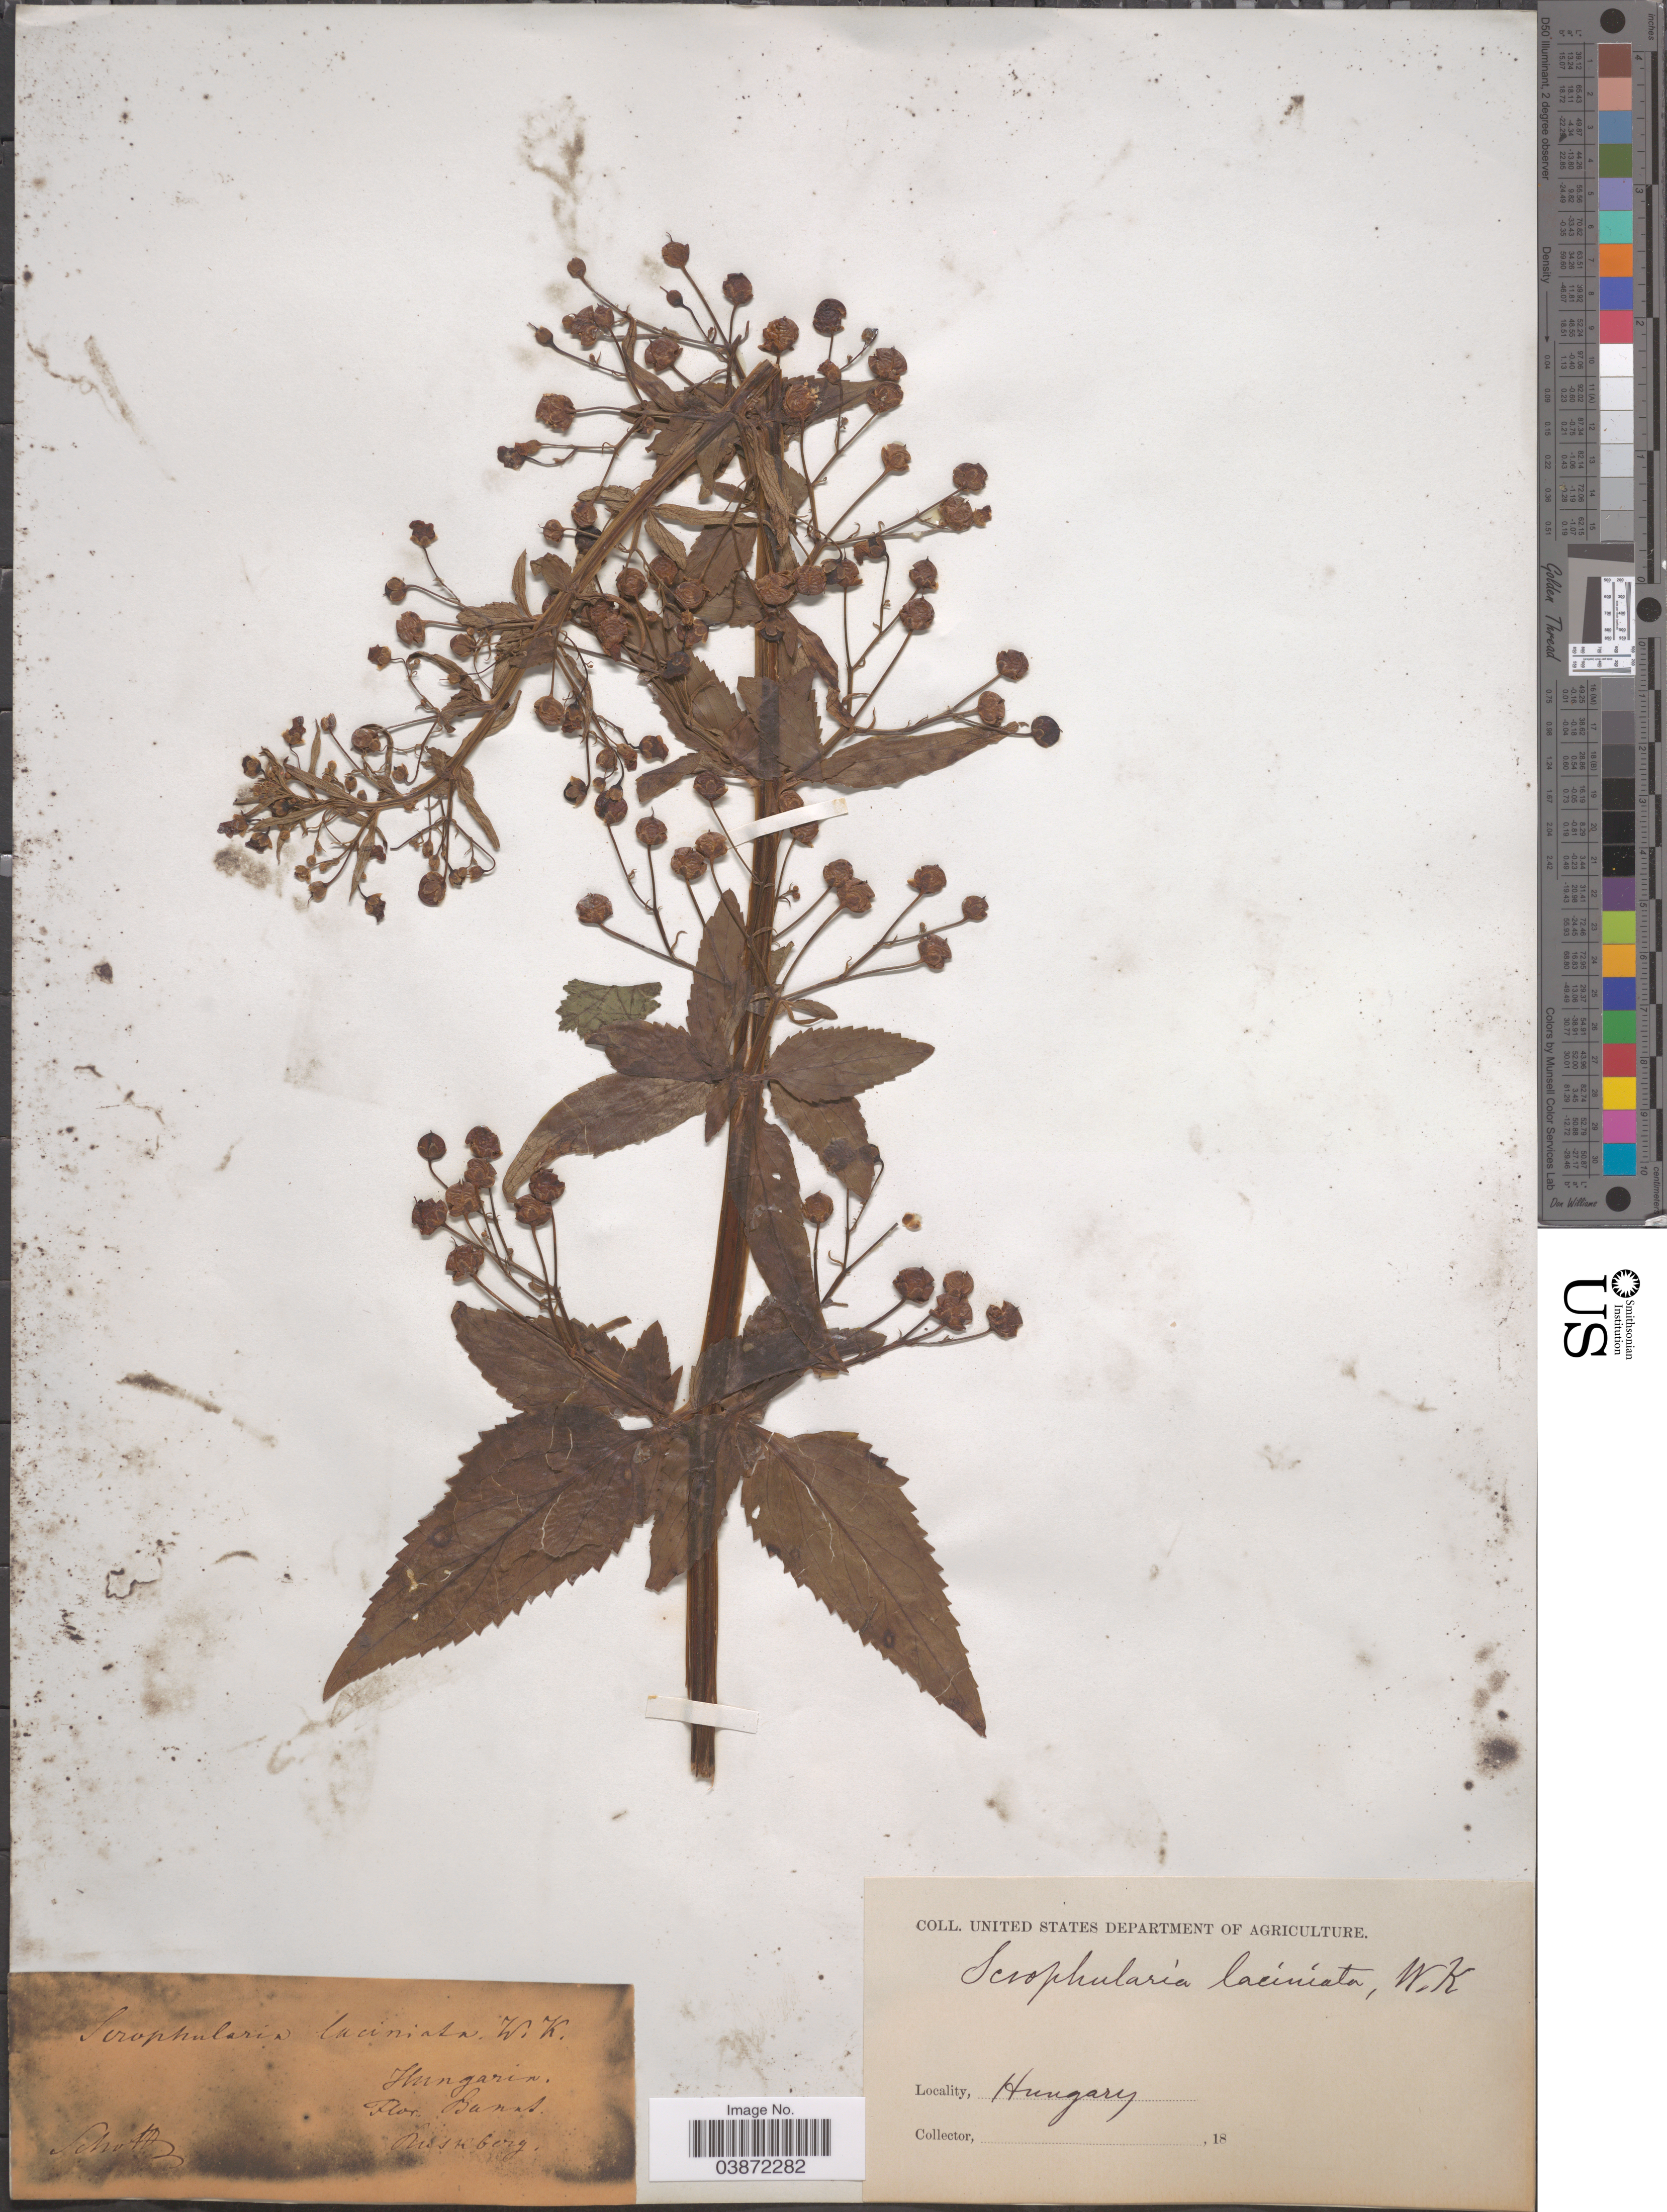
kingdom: Plantae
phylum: Tracheophyta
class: Magnoliopsida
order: Lamiales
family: Scrophulariaceae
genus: Scrophularia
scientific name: Scrophularia laciniata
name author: Waldst. & Kit.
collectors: -. Schotz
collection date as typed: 18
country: Hungary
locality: Banat Nussberg.